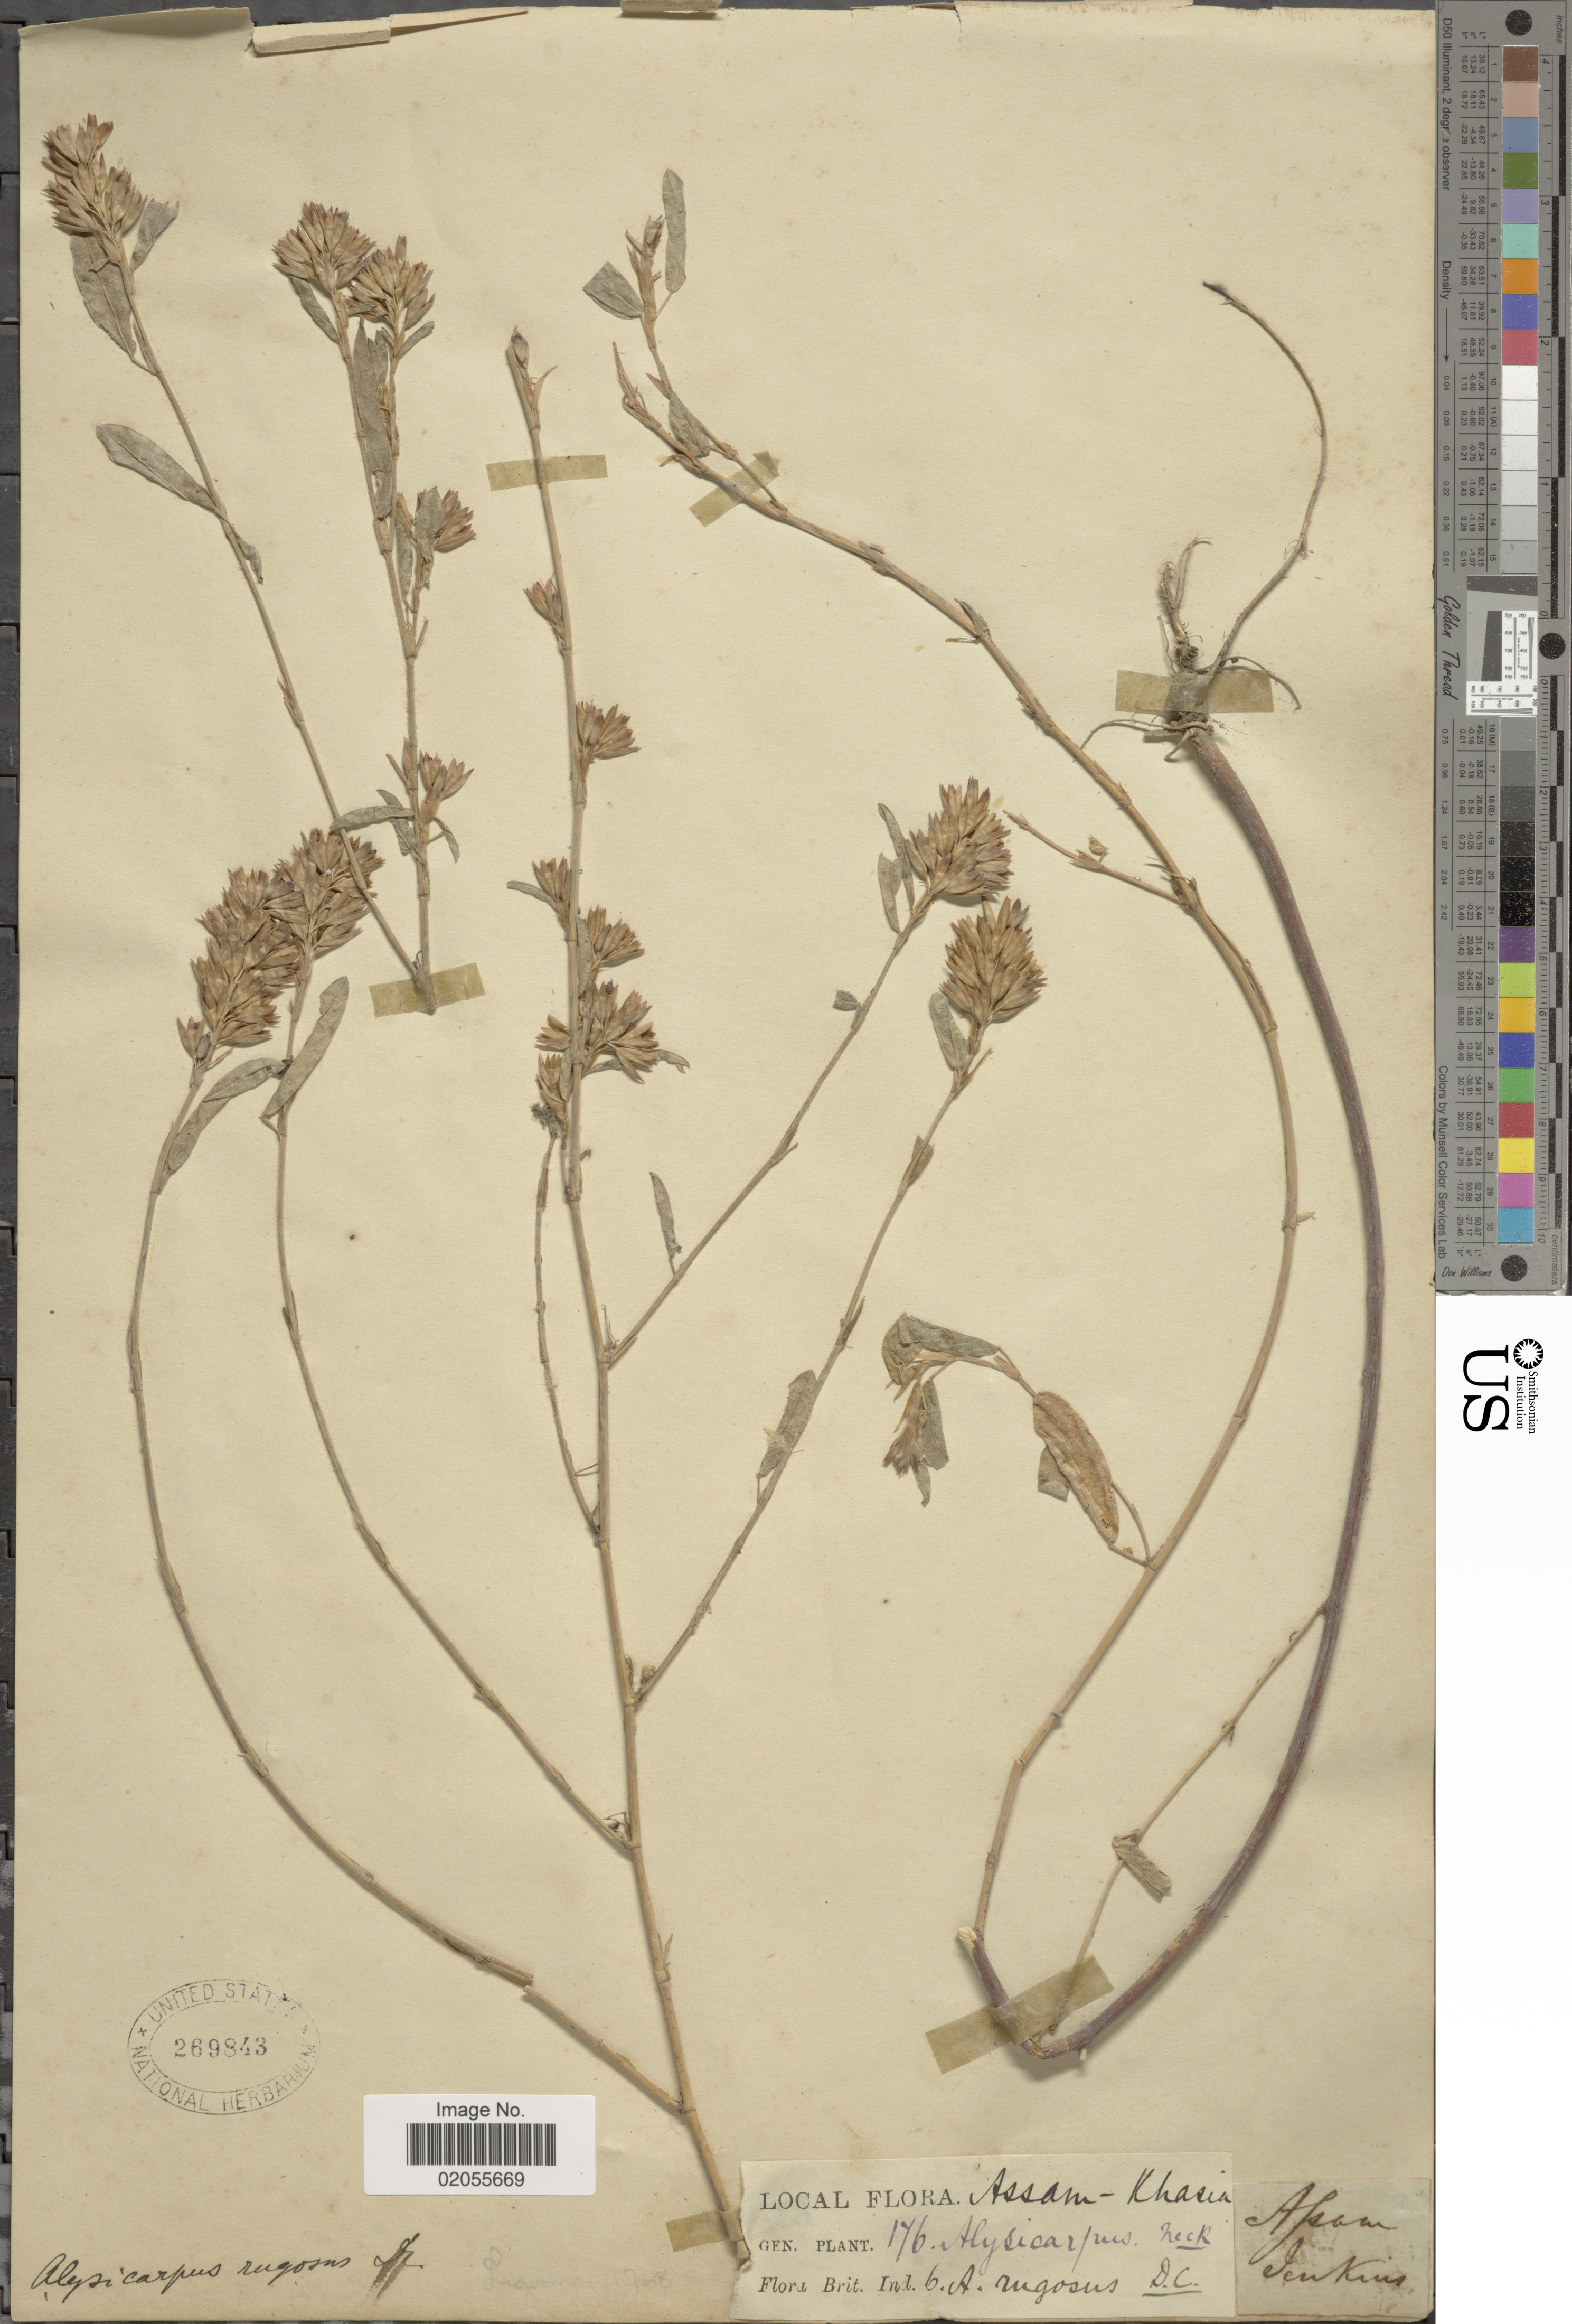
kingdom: Plantae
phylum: Tracheophyta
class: Magnoliopsida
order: Fabales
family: Fabaceae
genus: Alysicarpus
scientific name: Alysicarpus rugosus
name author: (Willd.) DC.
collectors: -. Jenkins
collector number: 176?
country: India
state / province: Assam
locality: Khasia, Assam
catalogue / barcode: US 269843